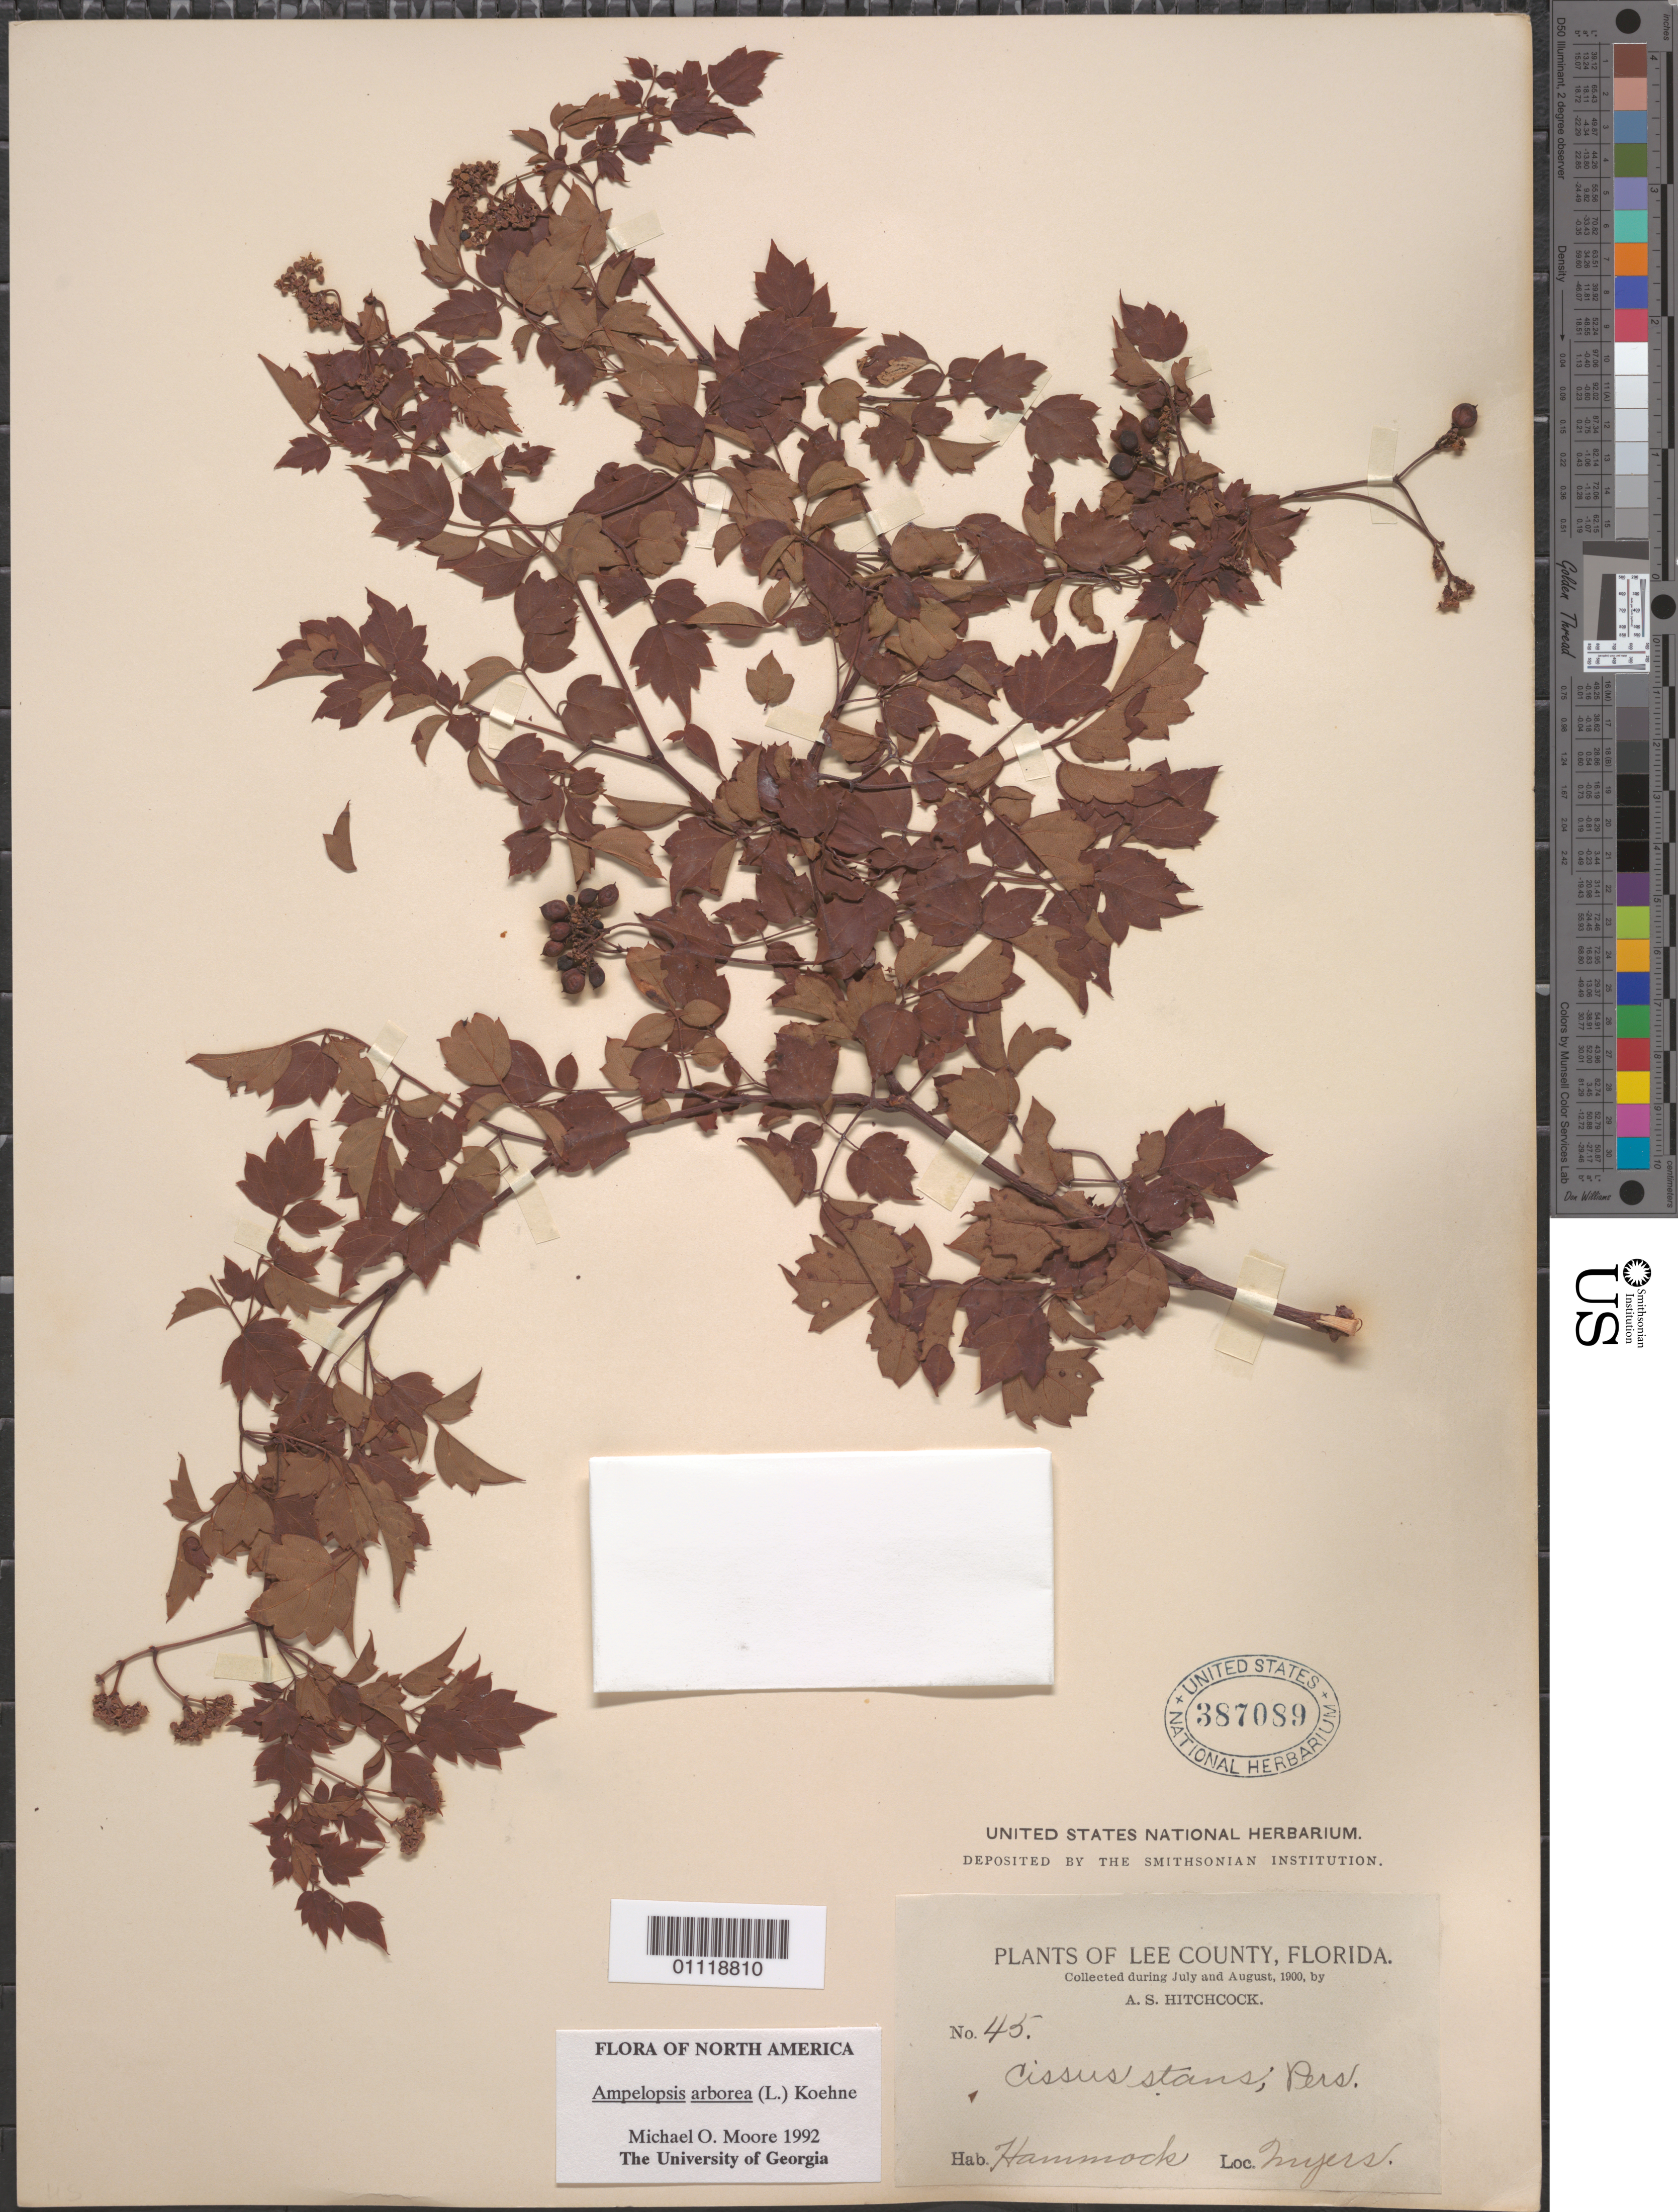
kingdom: Plantae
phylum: Tracheophyta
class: Magnoliopsida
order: Vitales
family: Vitaceae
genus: Ampelopsis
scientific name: Ampelopsis arborea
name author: (L.) Koehne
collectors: A. S. Hitchcock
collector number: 45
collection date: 1900-07/1900-08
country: United States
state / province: Florida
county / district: Lee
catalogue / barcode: US 387089